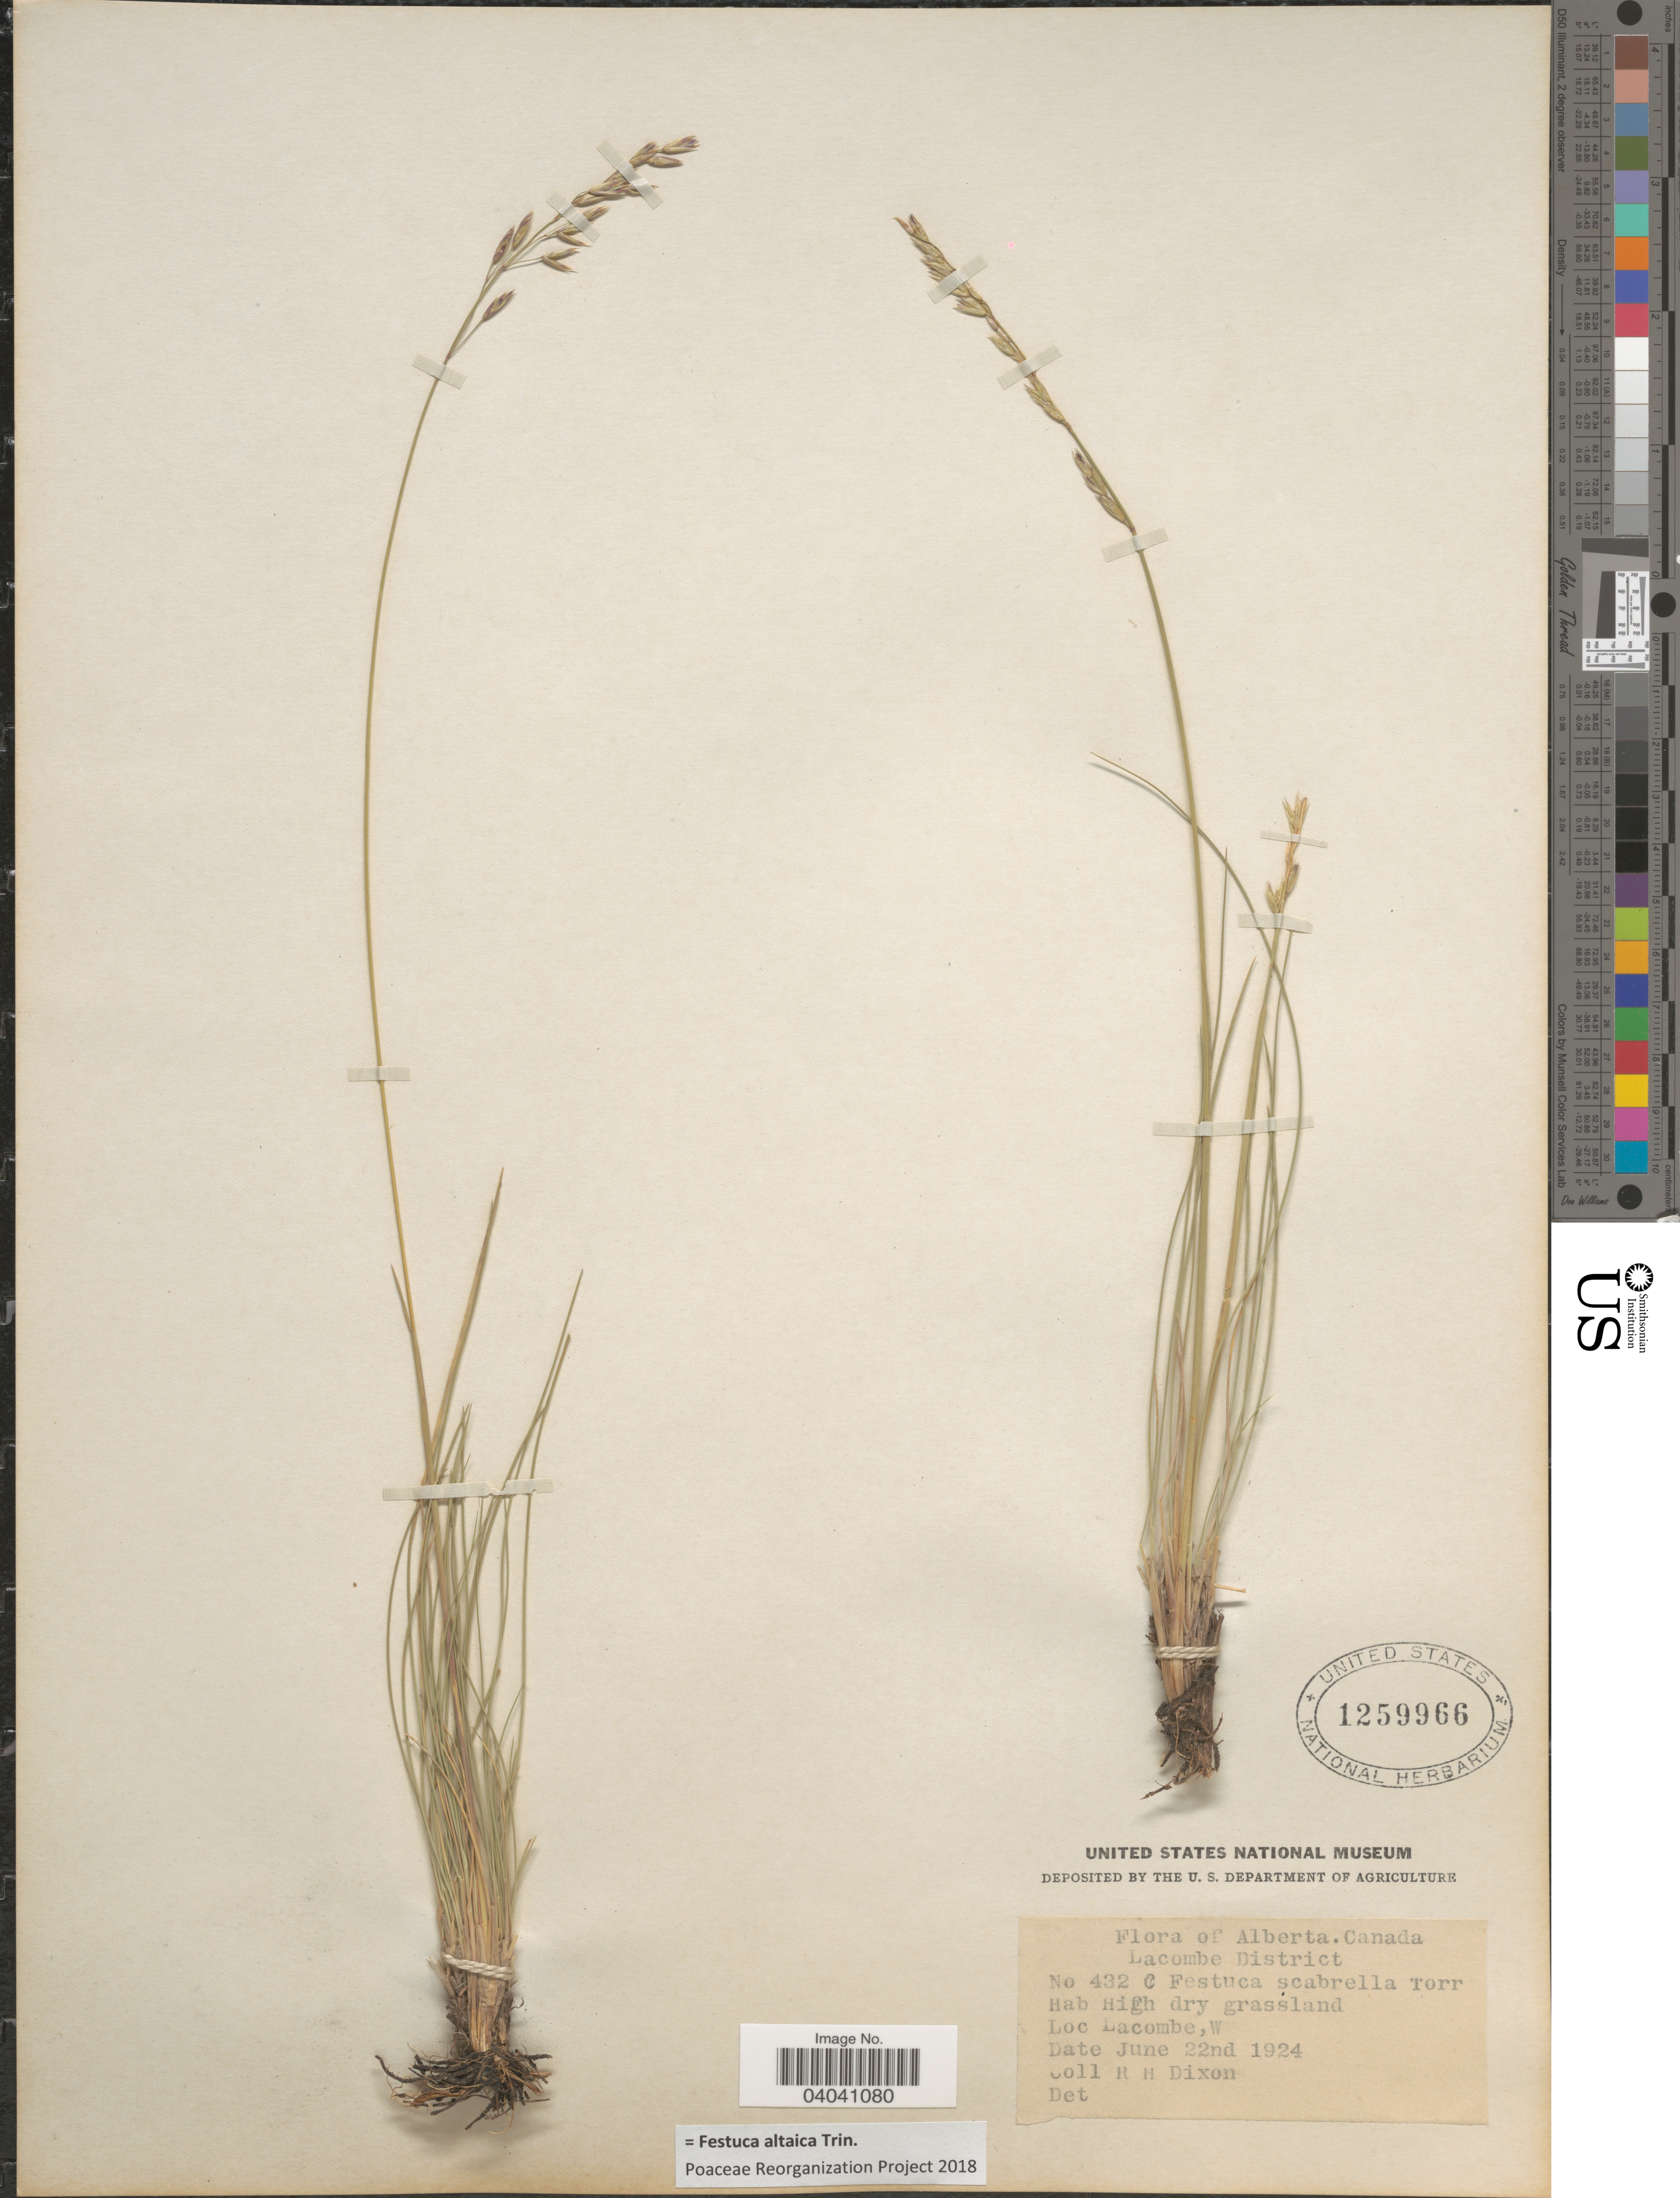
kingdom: Plantae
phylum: Tracheophyta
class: Liliopsida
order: Poales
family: Poaceae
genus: Festuca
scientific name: Festuca altaica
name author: Trin.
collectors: R. H. Dixon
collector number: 432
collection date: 1924-06-22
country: Canada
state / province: Alberta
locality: Lacombe District. High dry grassland. Lacombe, W.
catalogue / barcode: US 1259966